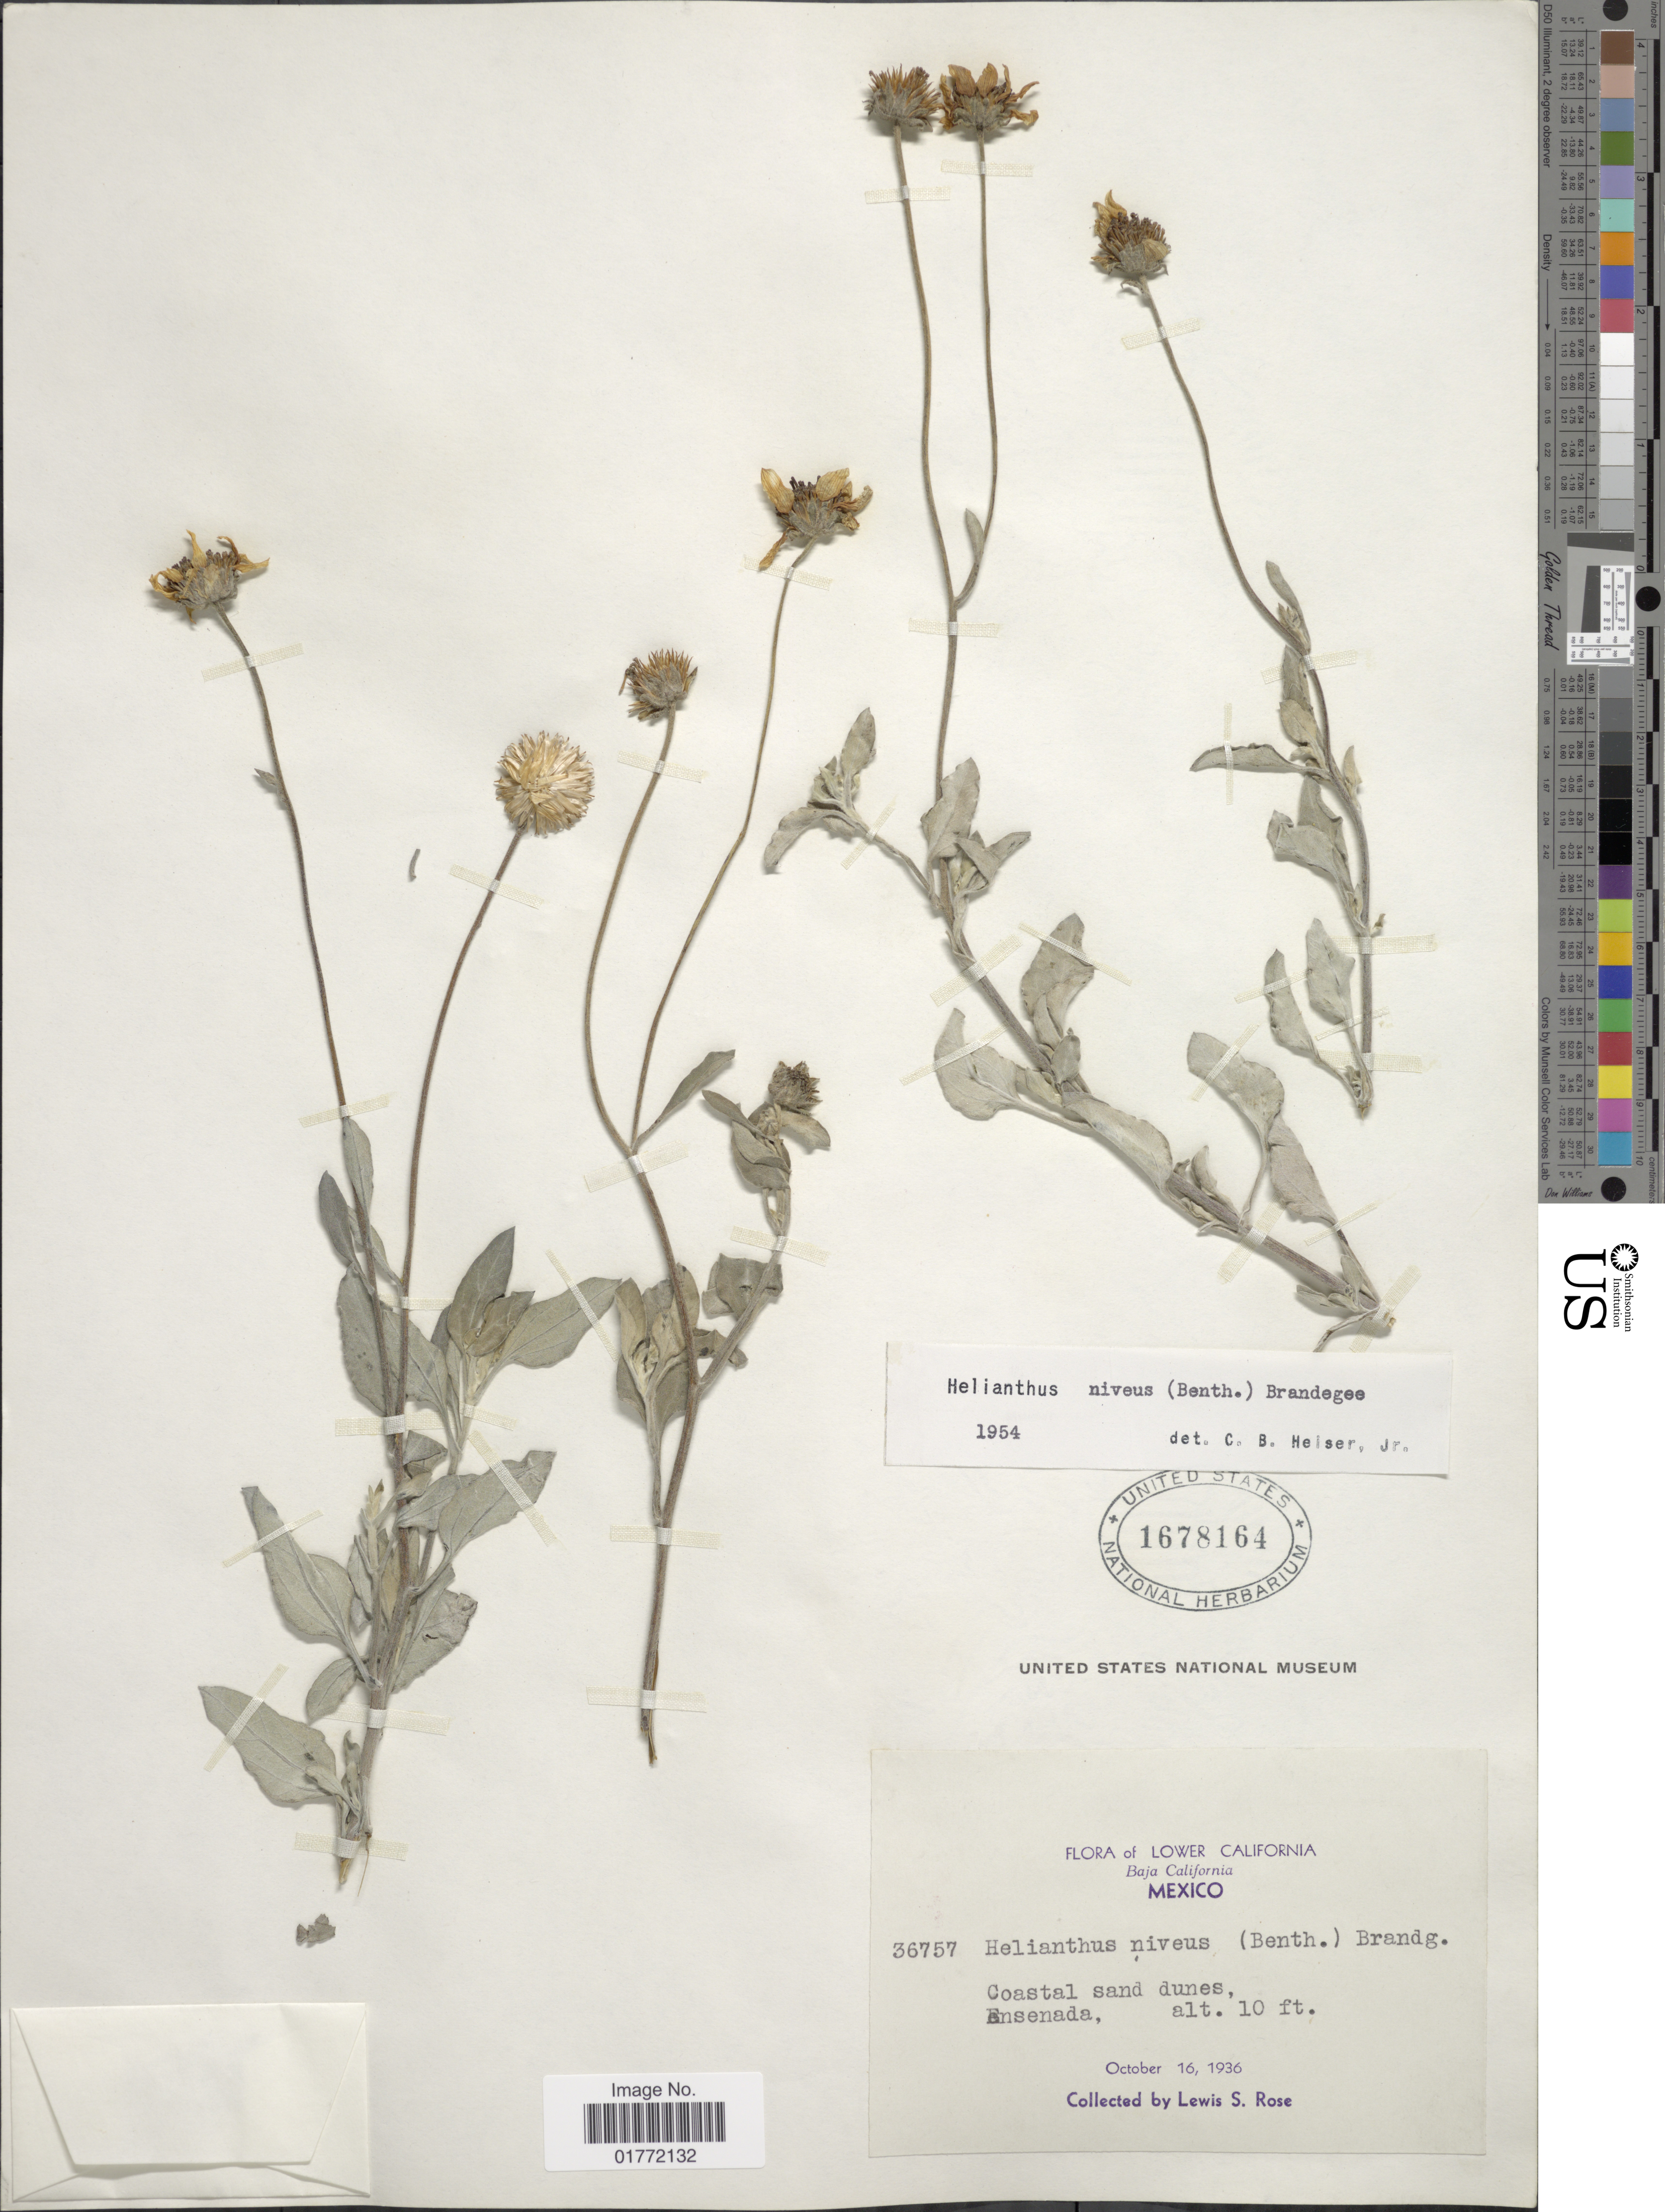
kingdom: Plantae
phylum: Tracheophyta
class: Magnoliopsida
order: Asterales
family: Asteraceae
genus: Helianthus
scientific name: Helianthus niveus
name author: (Benth.) Brandegee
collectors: L. S. Rose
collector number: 36757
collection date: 1936-10-16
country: Mexico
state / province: Baja California Sur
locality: Lower California, Ensenada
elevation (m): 3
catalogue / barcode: US 1678164